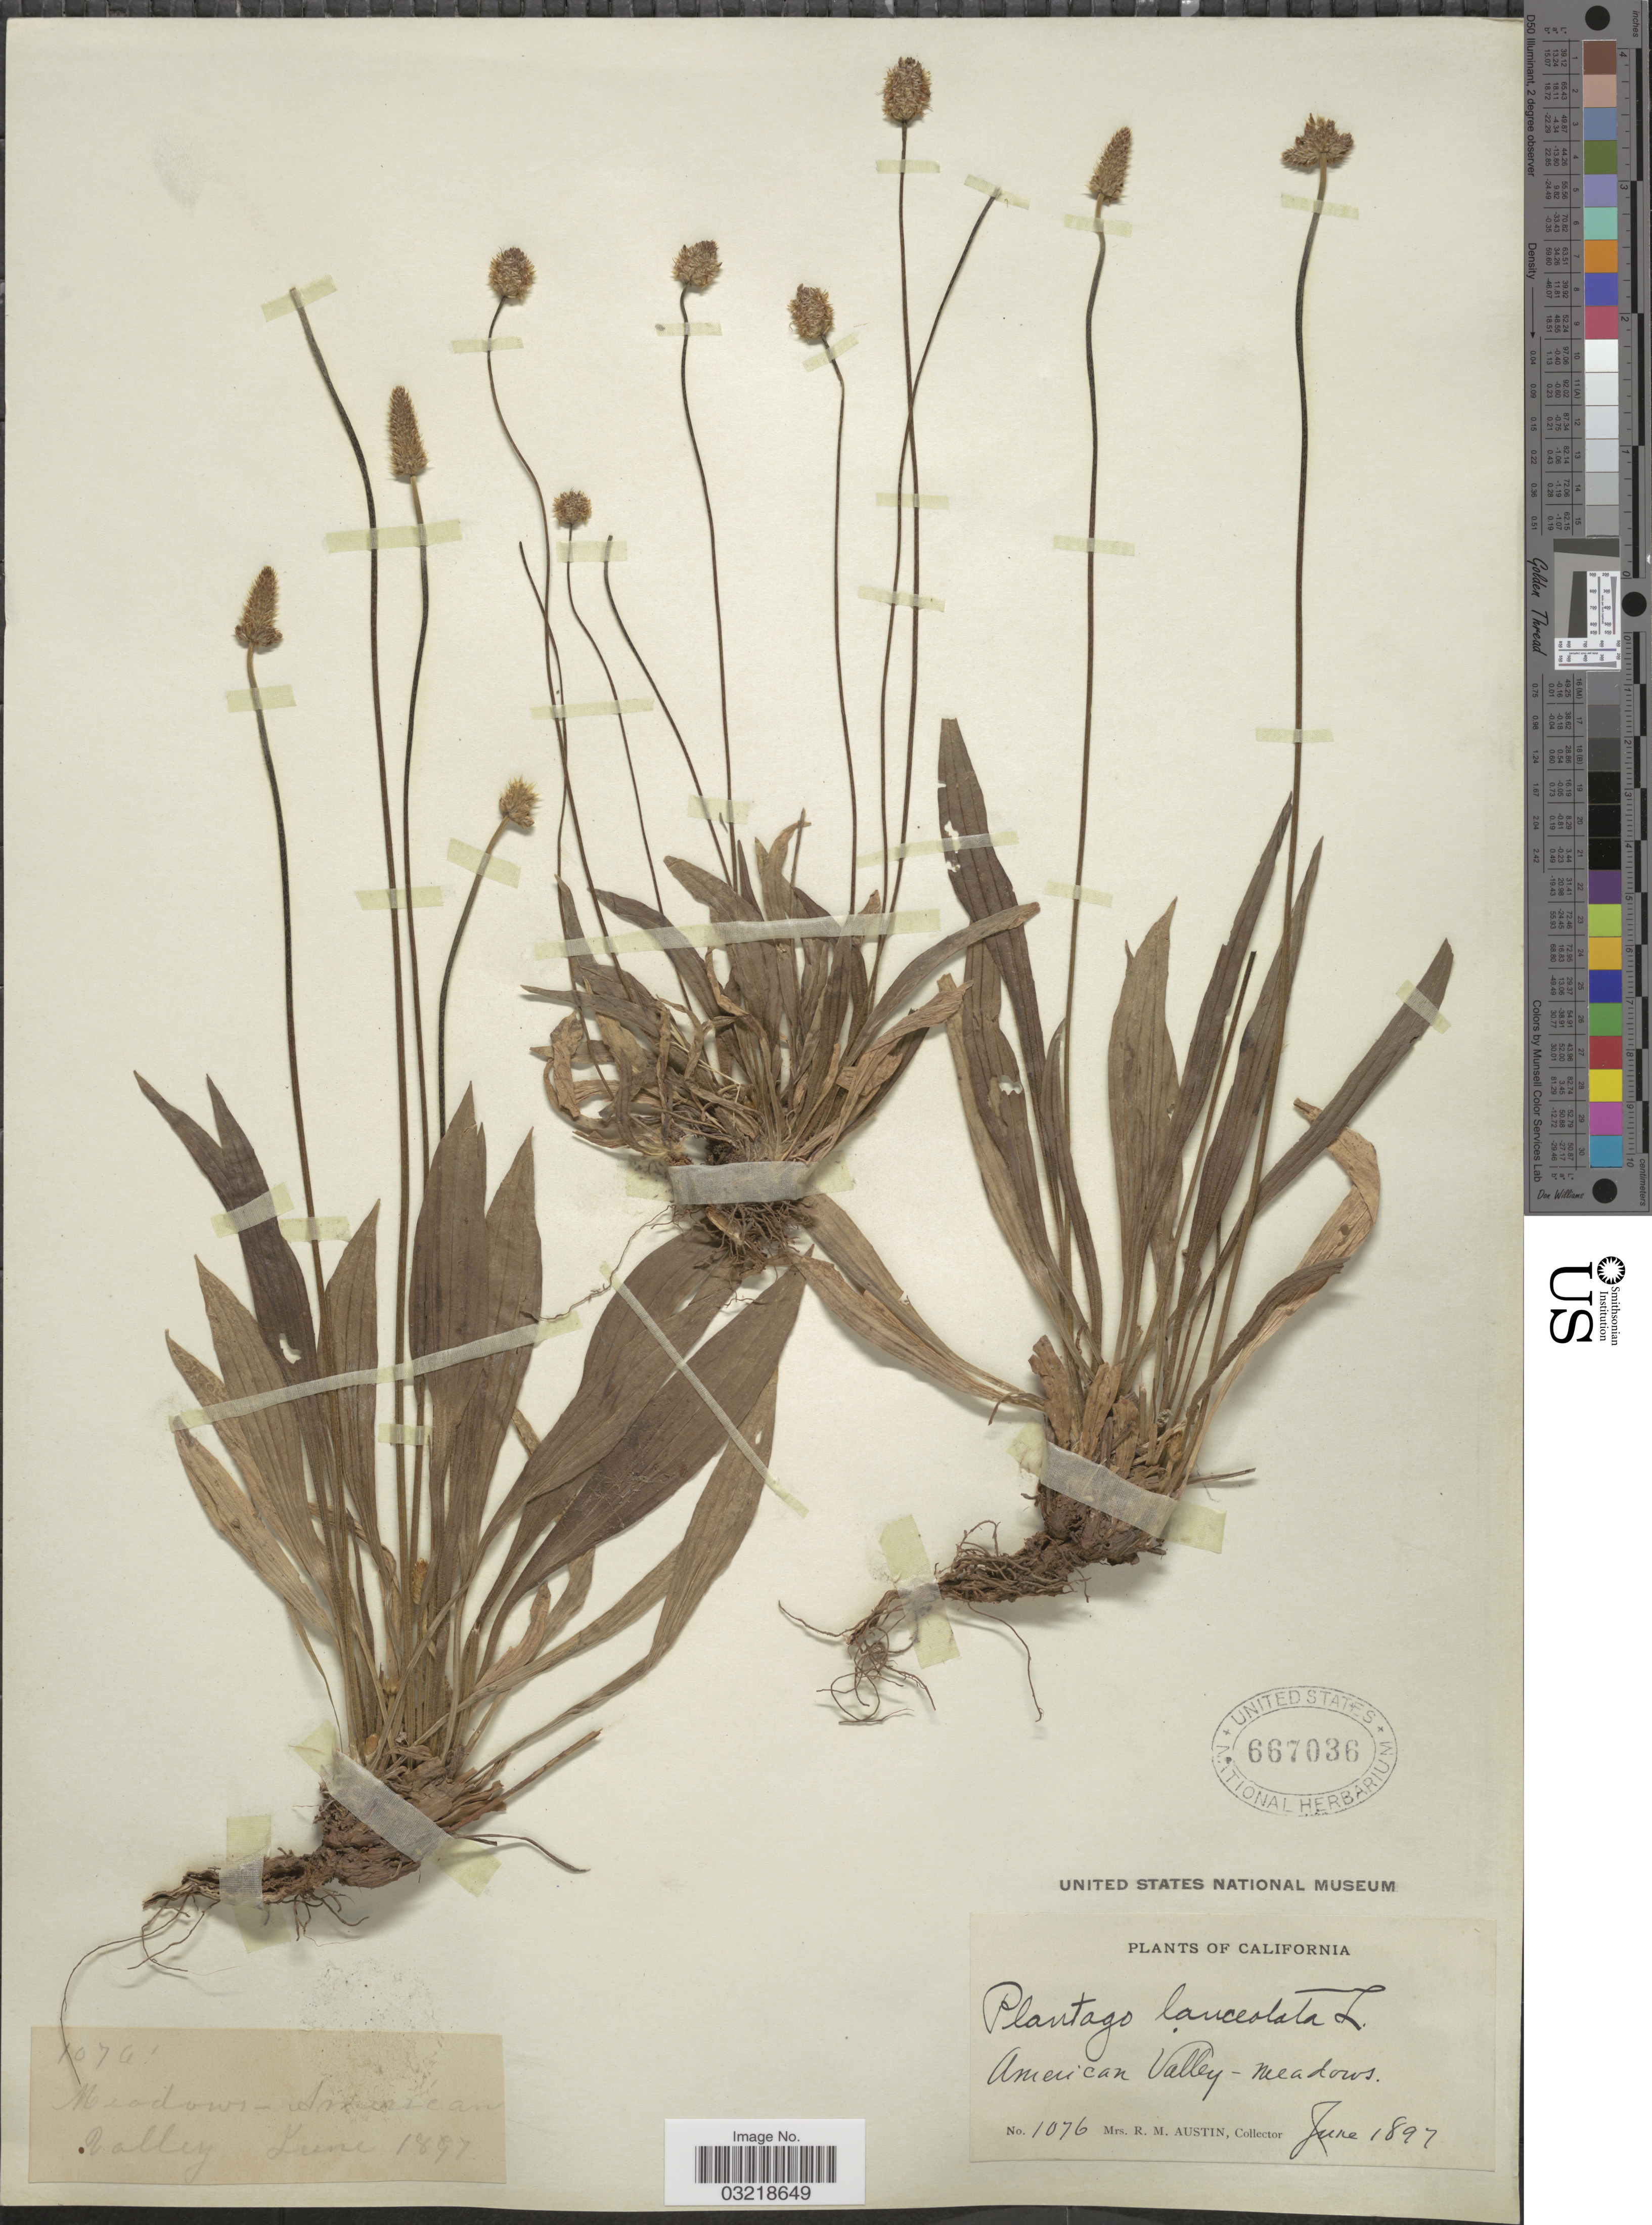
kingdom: Plantae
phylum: Tracheophyta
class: Magnoliopsida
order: Lamiales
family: Plantaginaceae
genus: Plantago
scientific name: Plantago lanceolata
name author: L.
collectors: R. Austin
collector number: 1076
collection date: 1897-06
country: United States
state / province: California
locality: American Valley - meadows.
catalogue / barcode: US 667036